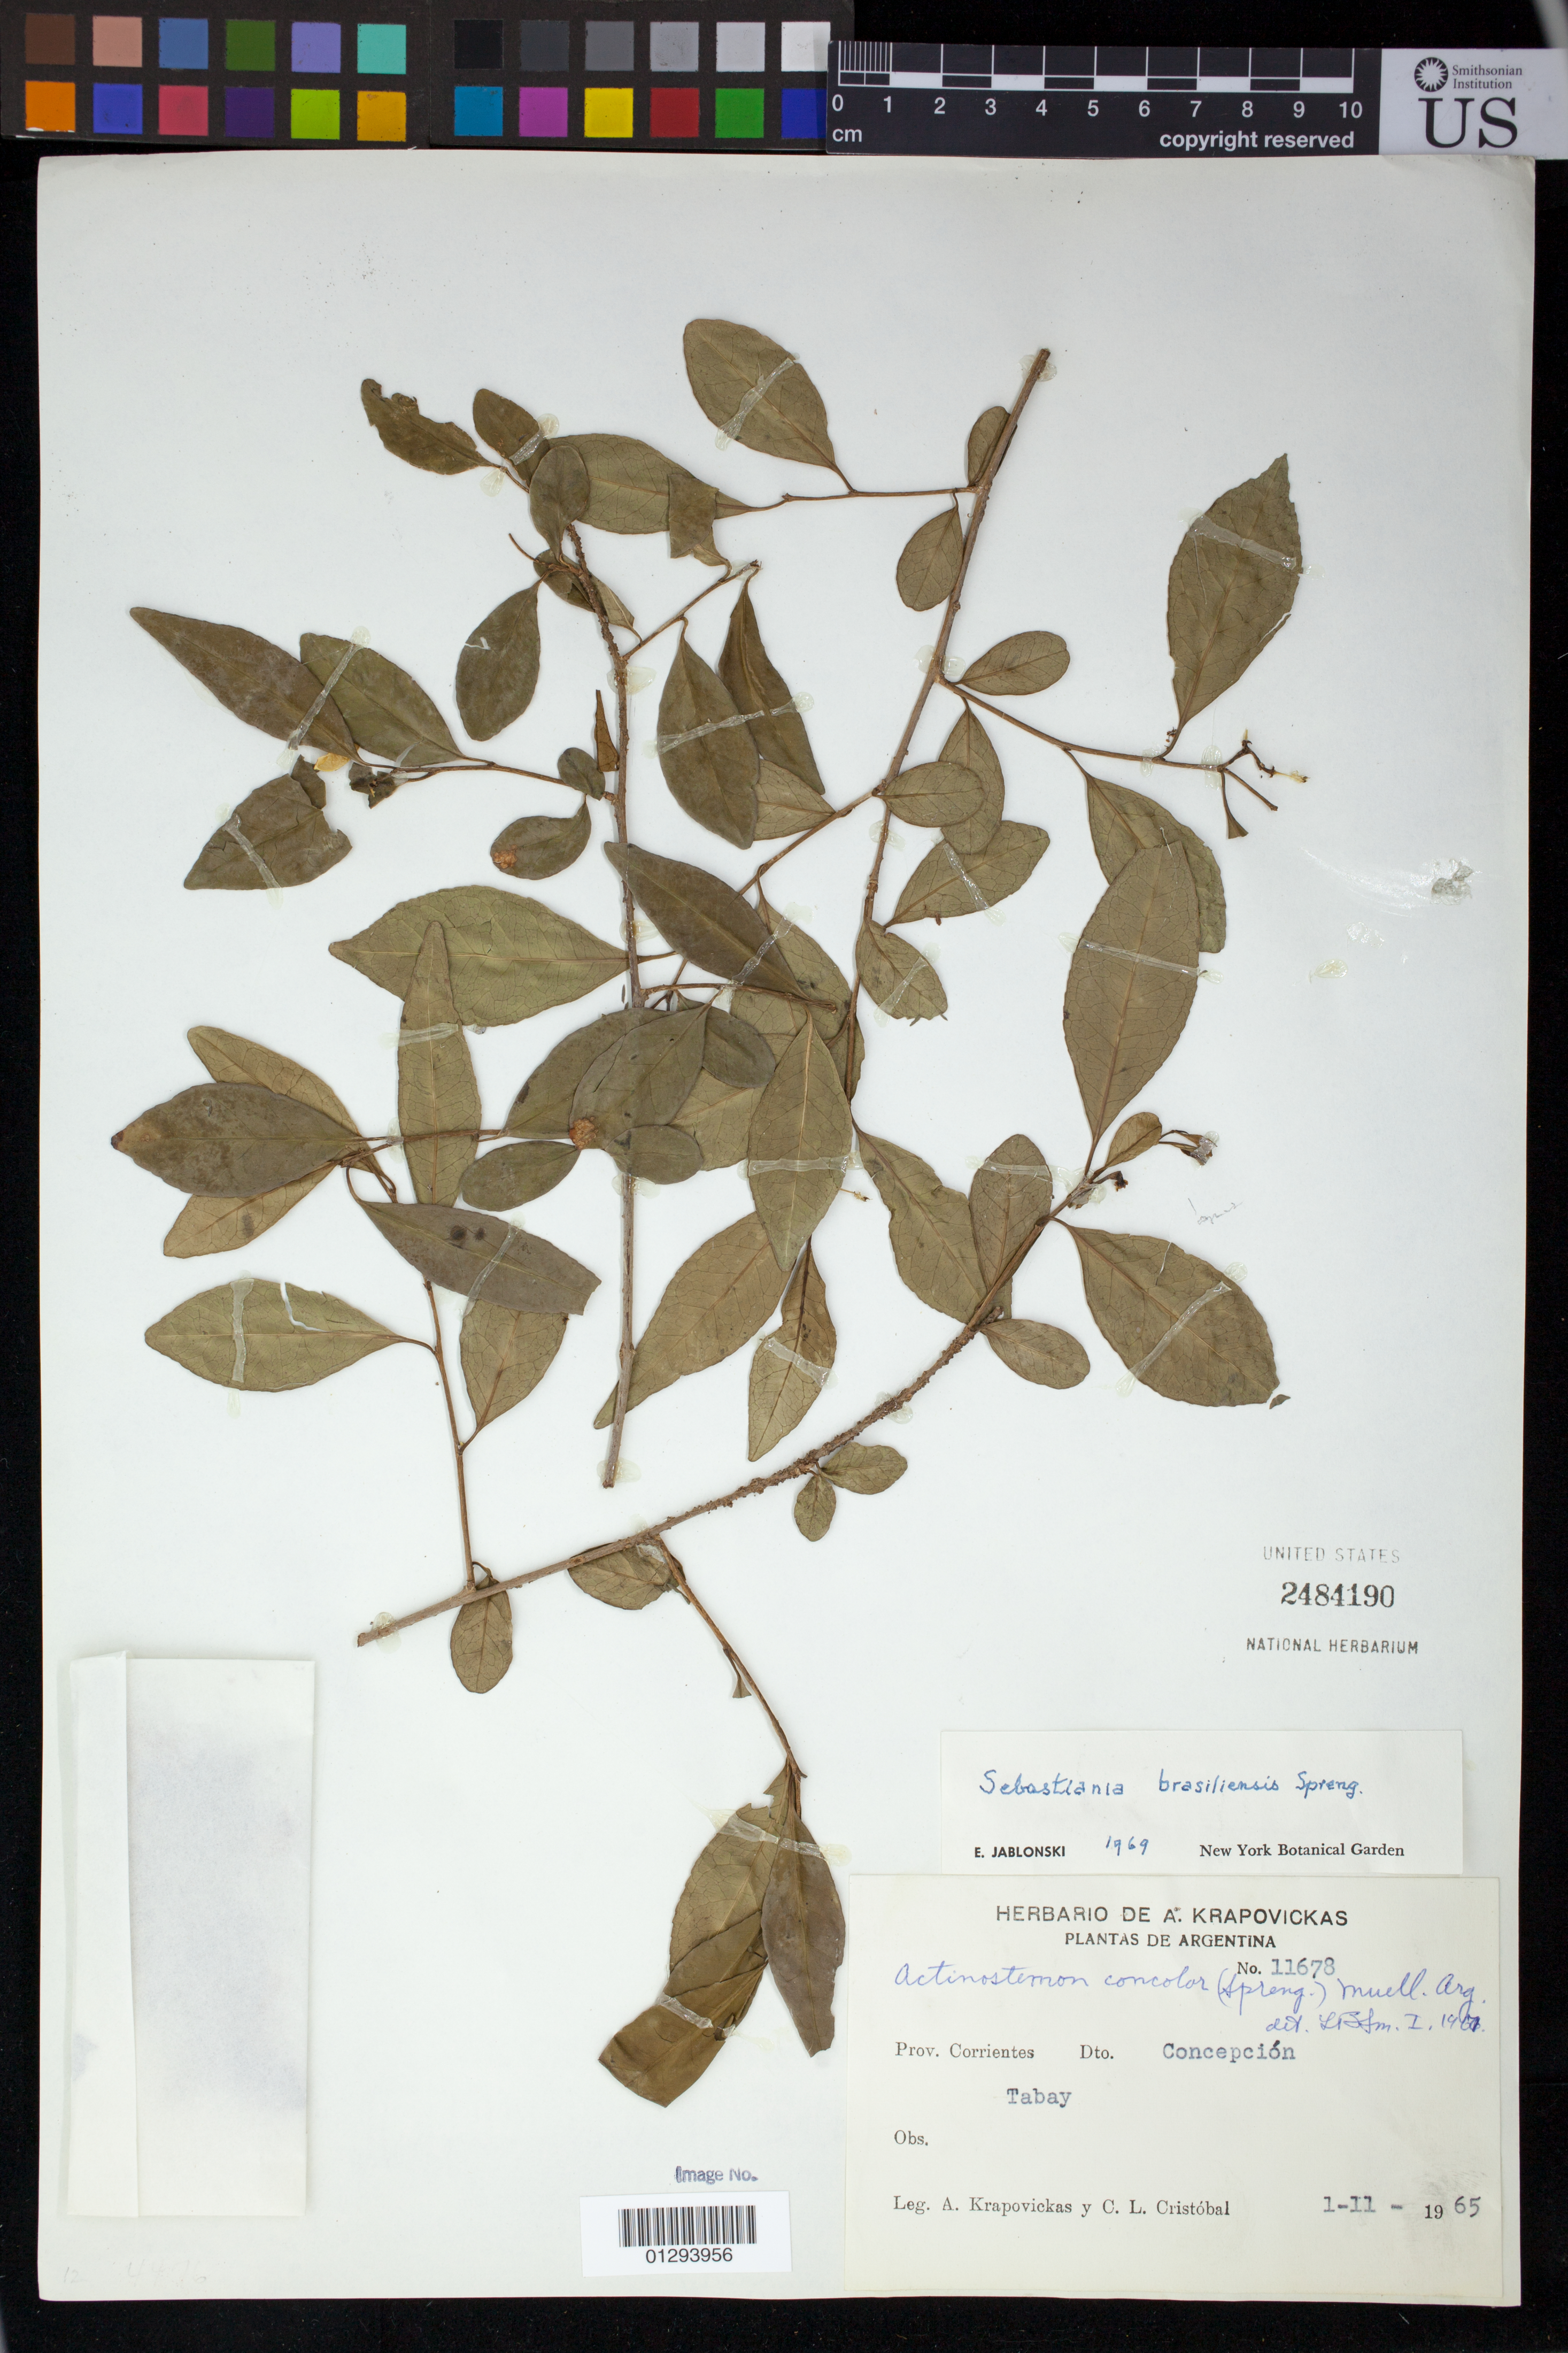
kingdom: Plantae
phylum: Tracheophyta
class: Magnoliopsida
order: Malpighiales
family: Euphorbiaceae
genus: Sebastiania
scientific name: Sebastiania brasiliensis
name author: Spreng.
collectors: A. Krapovickas & C. L. Cristóbal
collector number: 11678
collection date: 1965-11-01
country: Argentina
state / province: Corrientes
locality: Dto. Concepcion, Tabay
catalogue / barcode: US 2484190